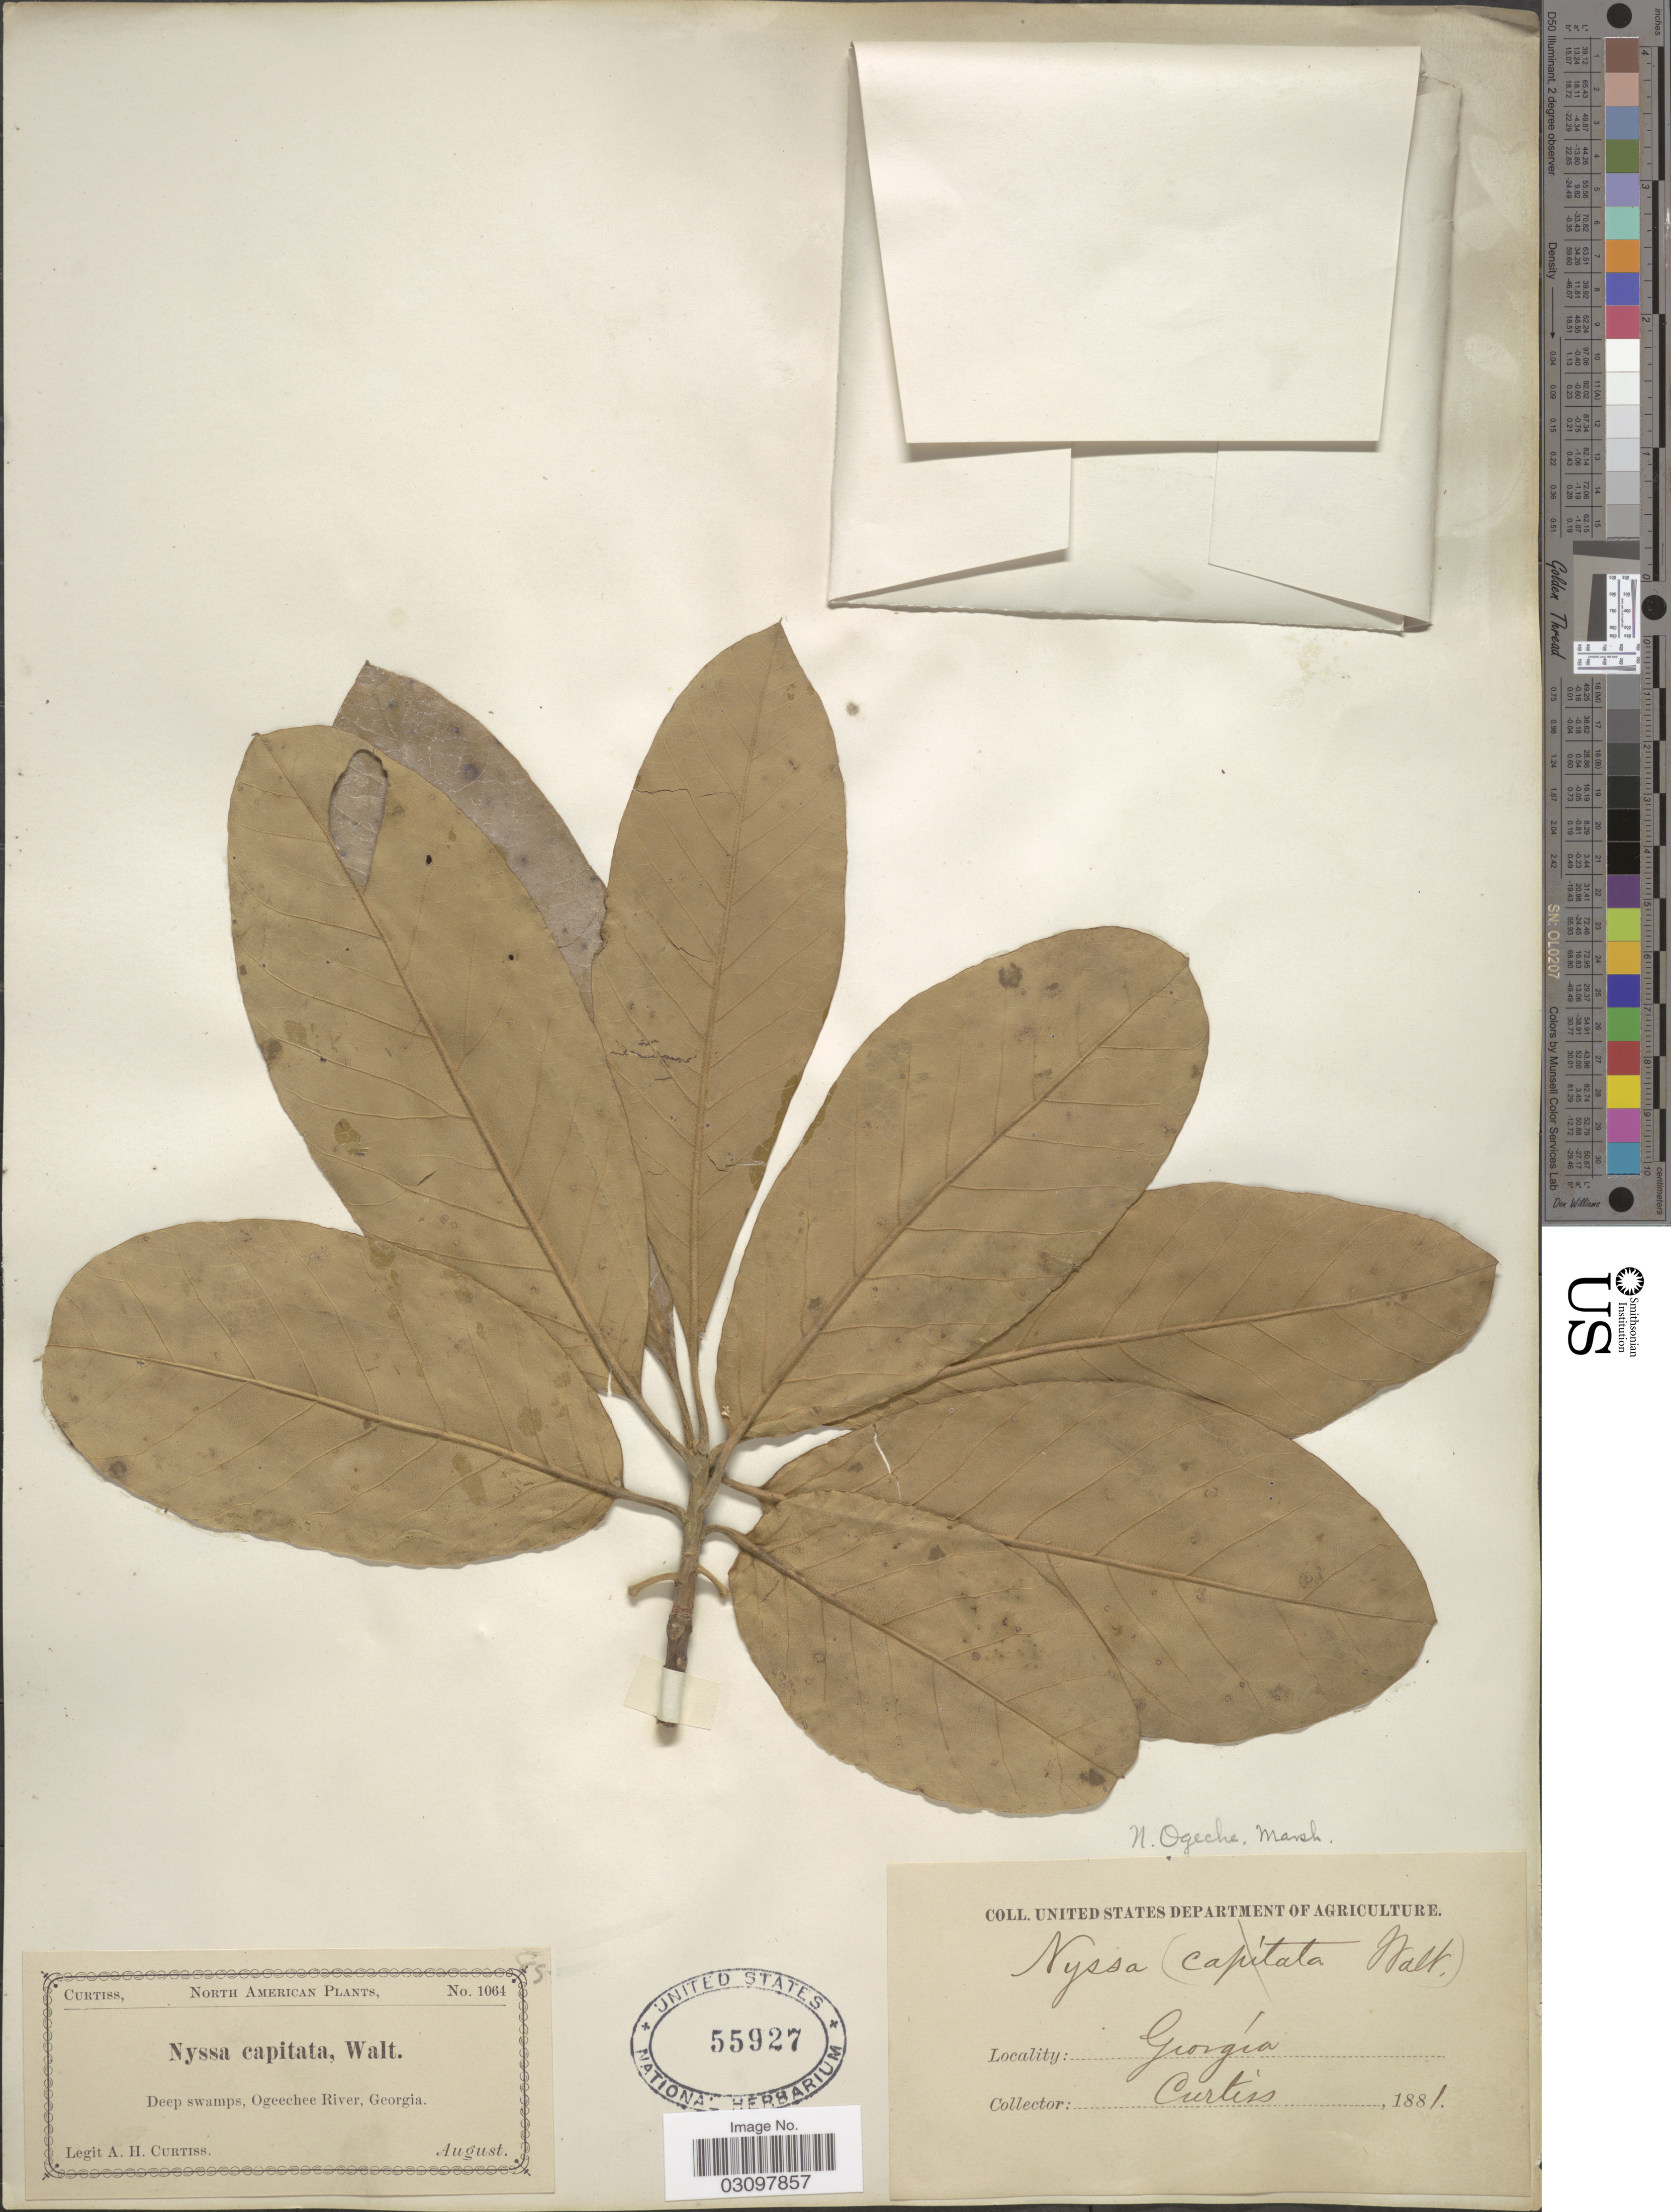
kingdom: Plantae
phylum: Tracheophyta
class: Magnoliopsida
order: Cornales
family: Nyssaceae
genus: Nyssa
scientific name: Nyssa ogeche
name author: W. Bartram ex Marshall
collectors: A. H. Curtiss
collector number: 1064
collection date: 1881-08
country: United States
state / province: Georgia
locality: Deep swamps, Ogeechee River.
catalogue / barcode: US 55927